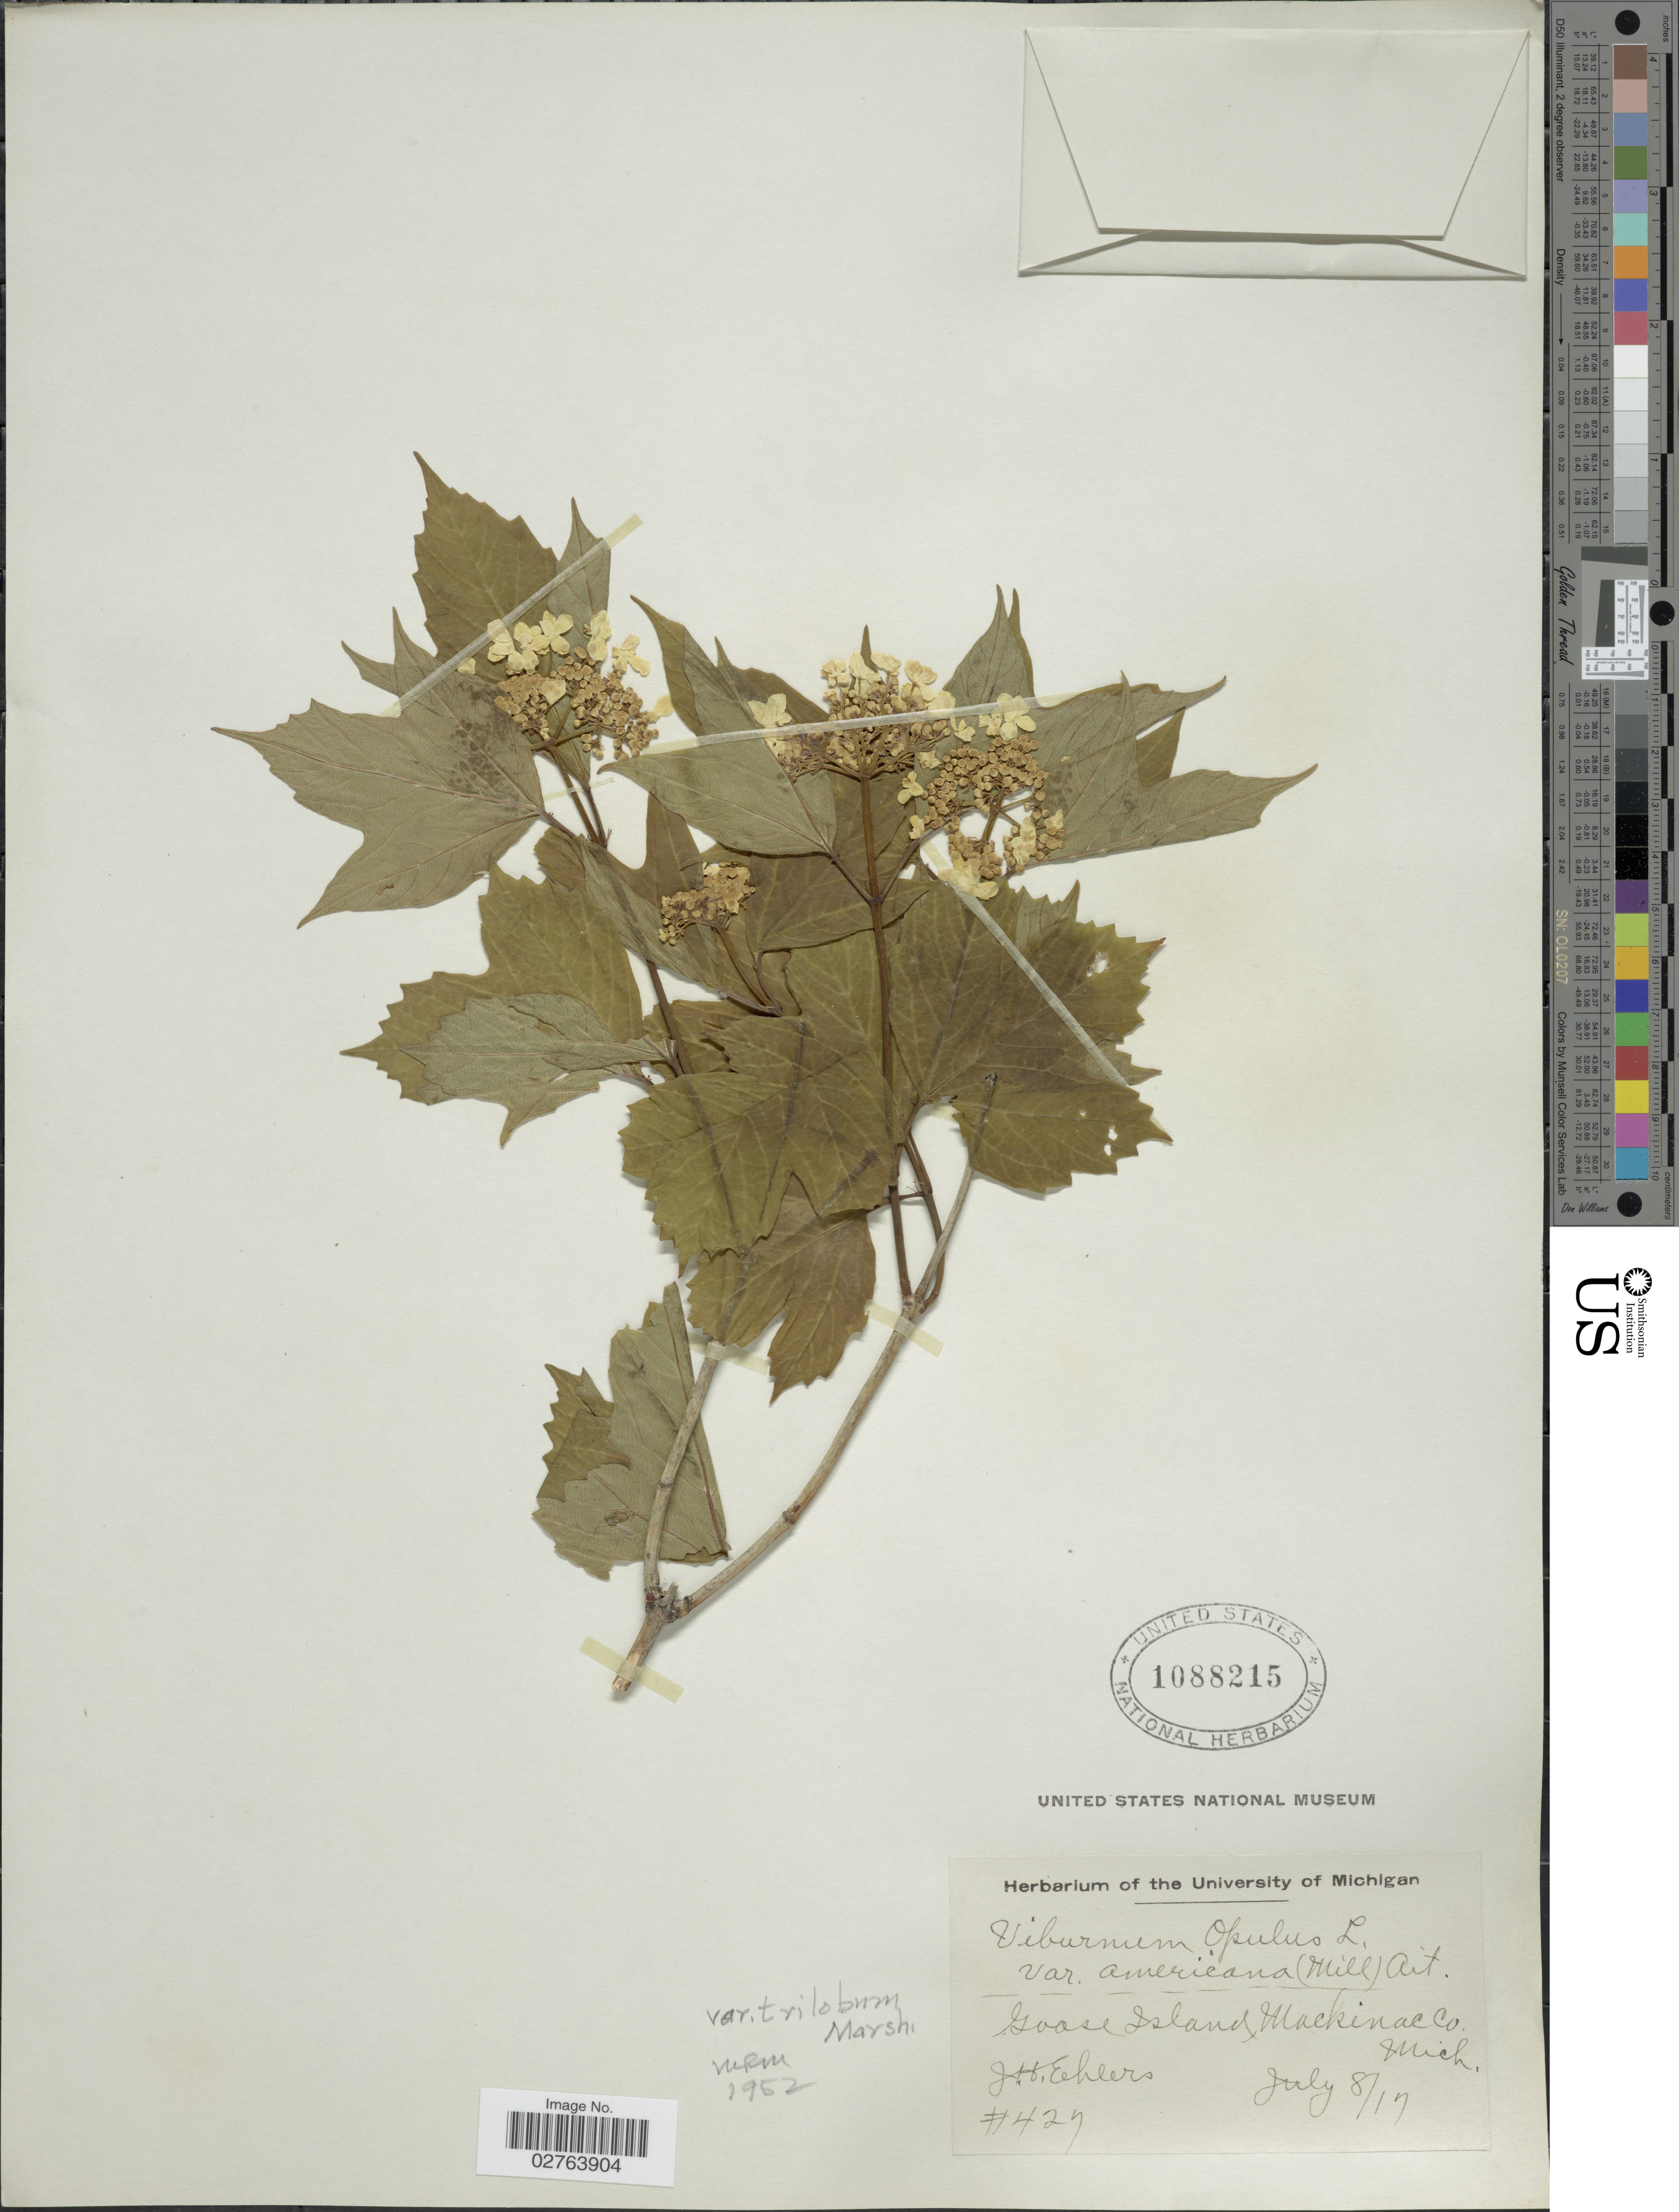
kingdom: Plantae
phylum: Tracheophyta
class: Magnoliopsida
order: Dipsacales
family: Viburnaceae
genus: Viburnum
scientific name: Viburnum opulus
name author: L.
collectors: J. H. Ehlers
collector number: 427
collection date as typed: Transcribed d/m/y: 8/7/17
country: United States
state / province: Michigan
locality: Goose Island, Mackinac Co.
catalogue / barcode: US 1088215